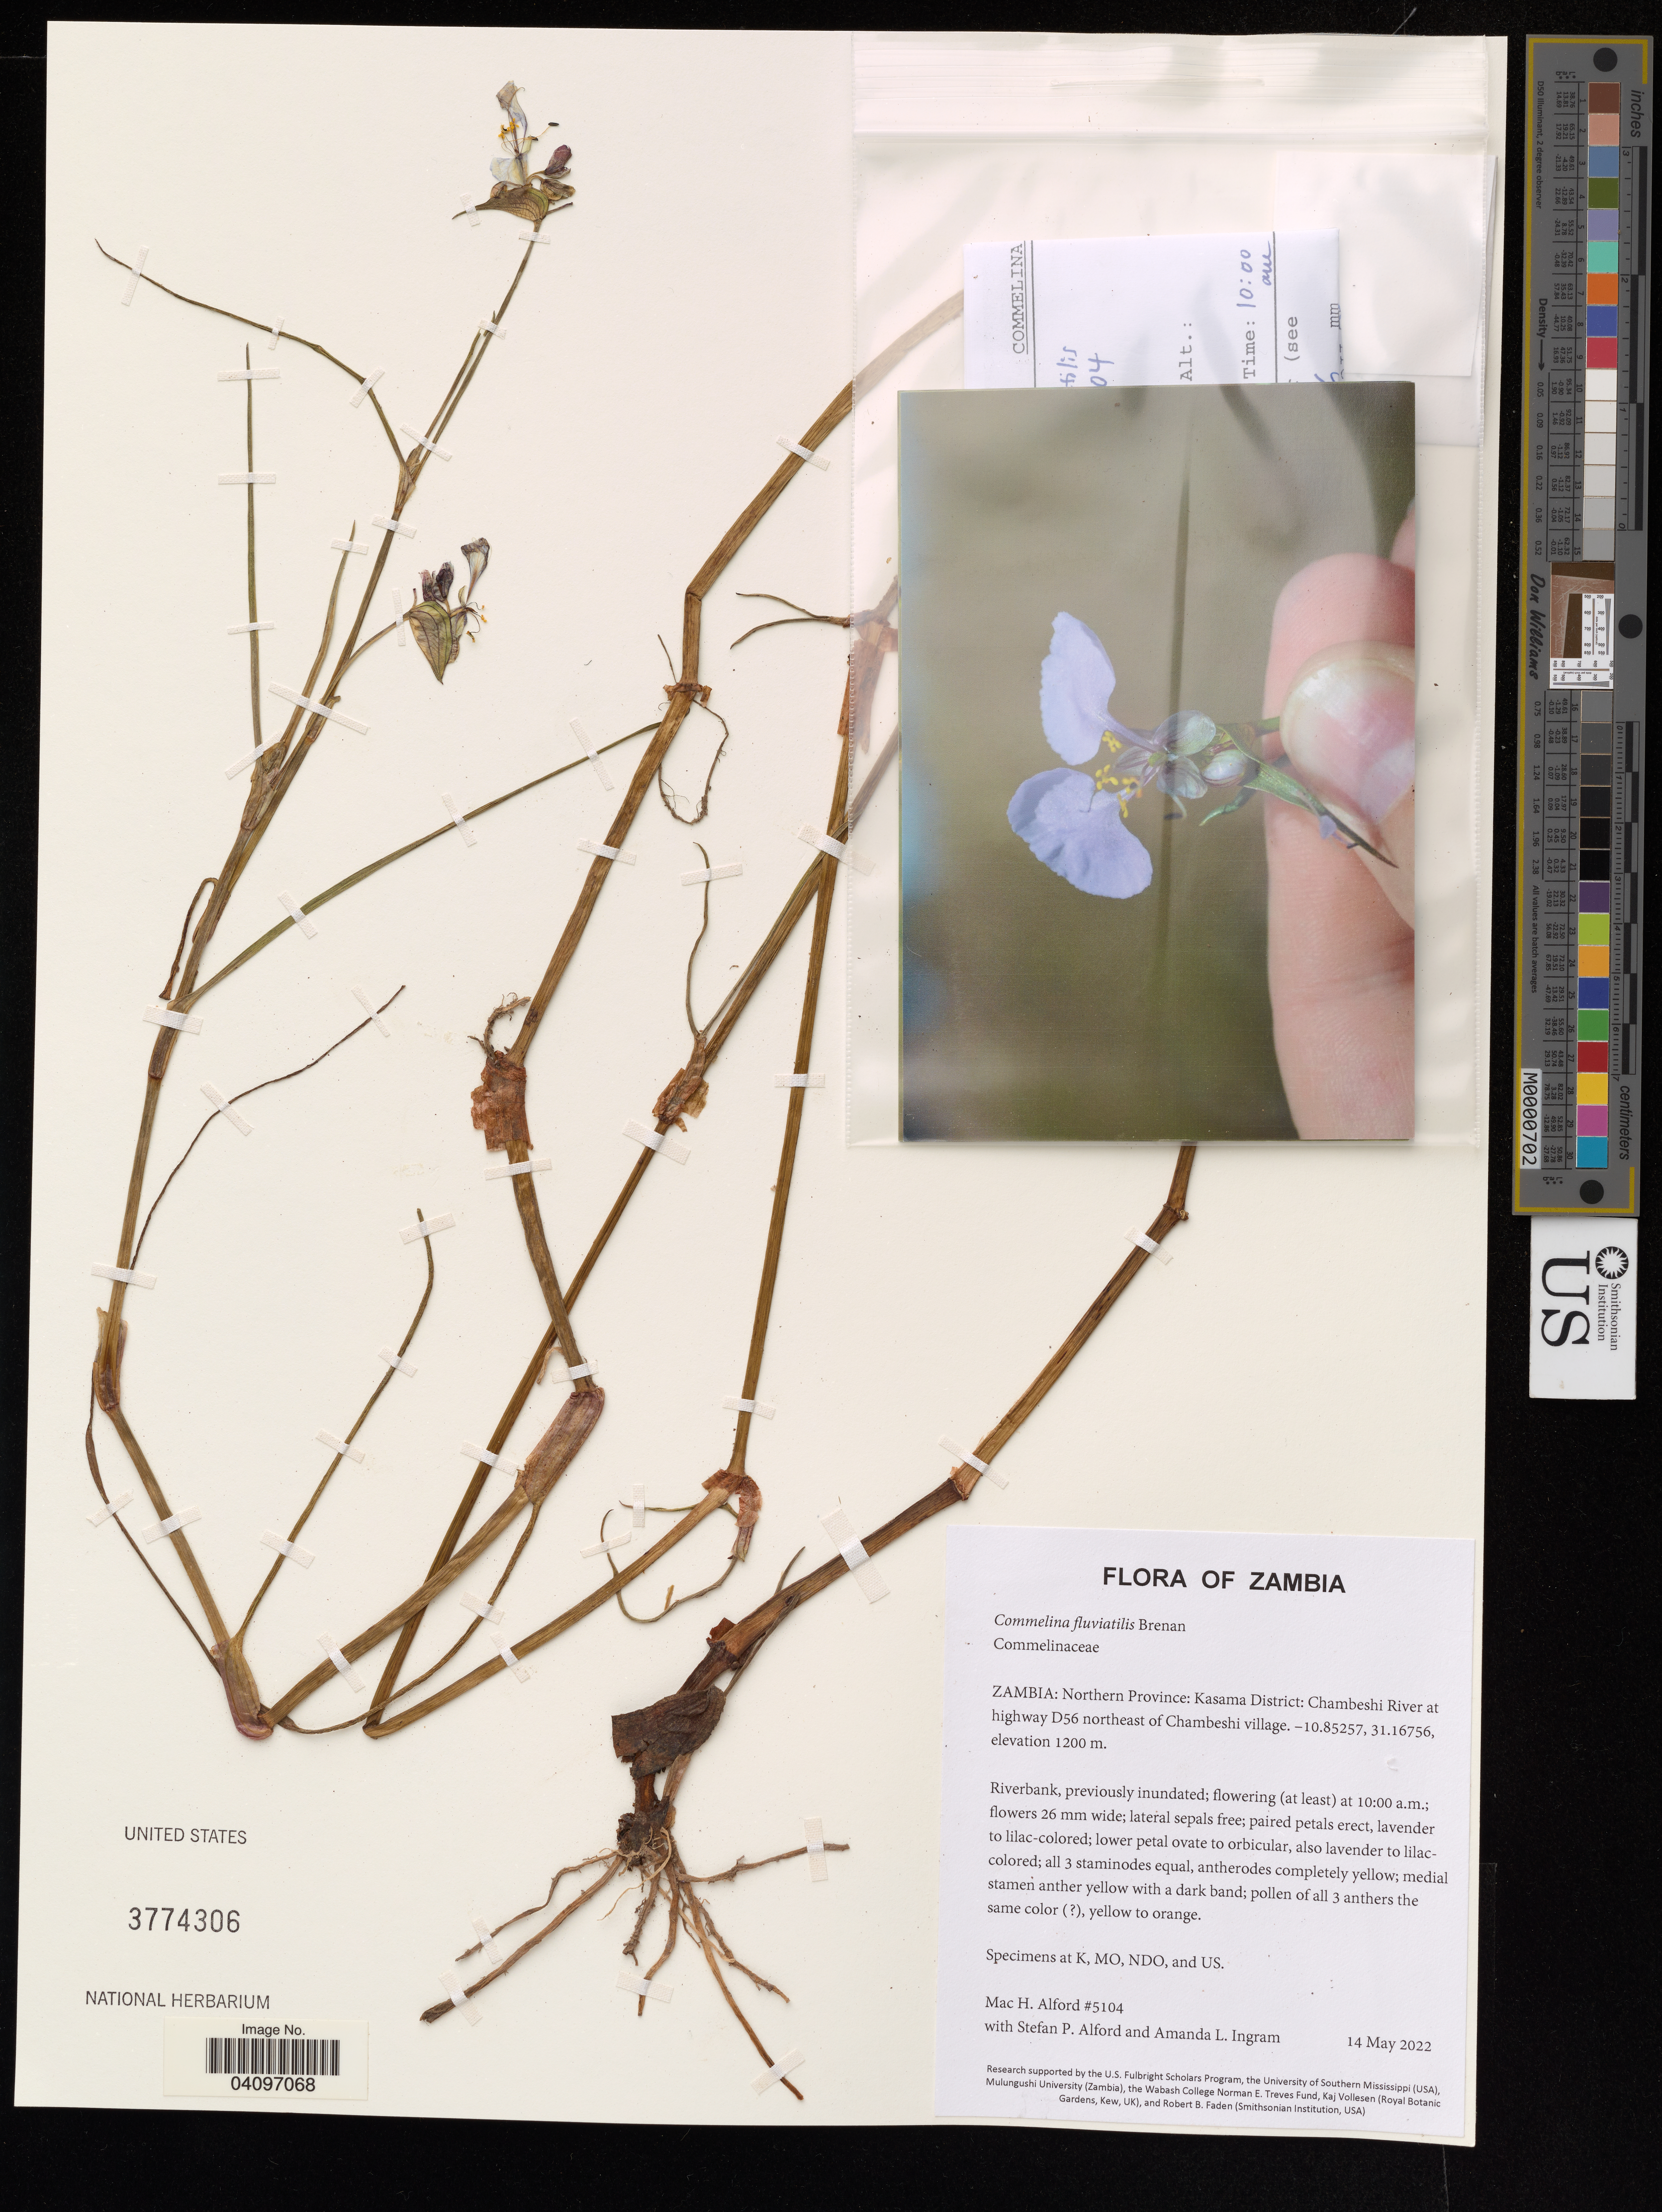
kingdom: Plantae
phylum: Tracheophyta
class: Liliopsida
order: Commelinales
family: Commelinaceae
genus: Commelina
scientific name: Commelina fluviatilis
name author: Brenan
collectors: M. H. Alford, S. Alford & A. Ingram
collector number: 5104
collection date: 2022-05-14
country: Zambia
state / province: Northern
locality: Kasama District: Chambeshi River at highway D56 northeast of Chambeshi village.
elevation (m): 1200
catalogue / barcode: US 3774306